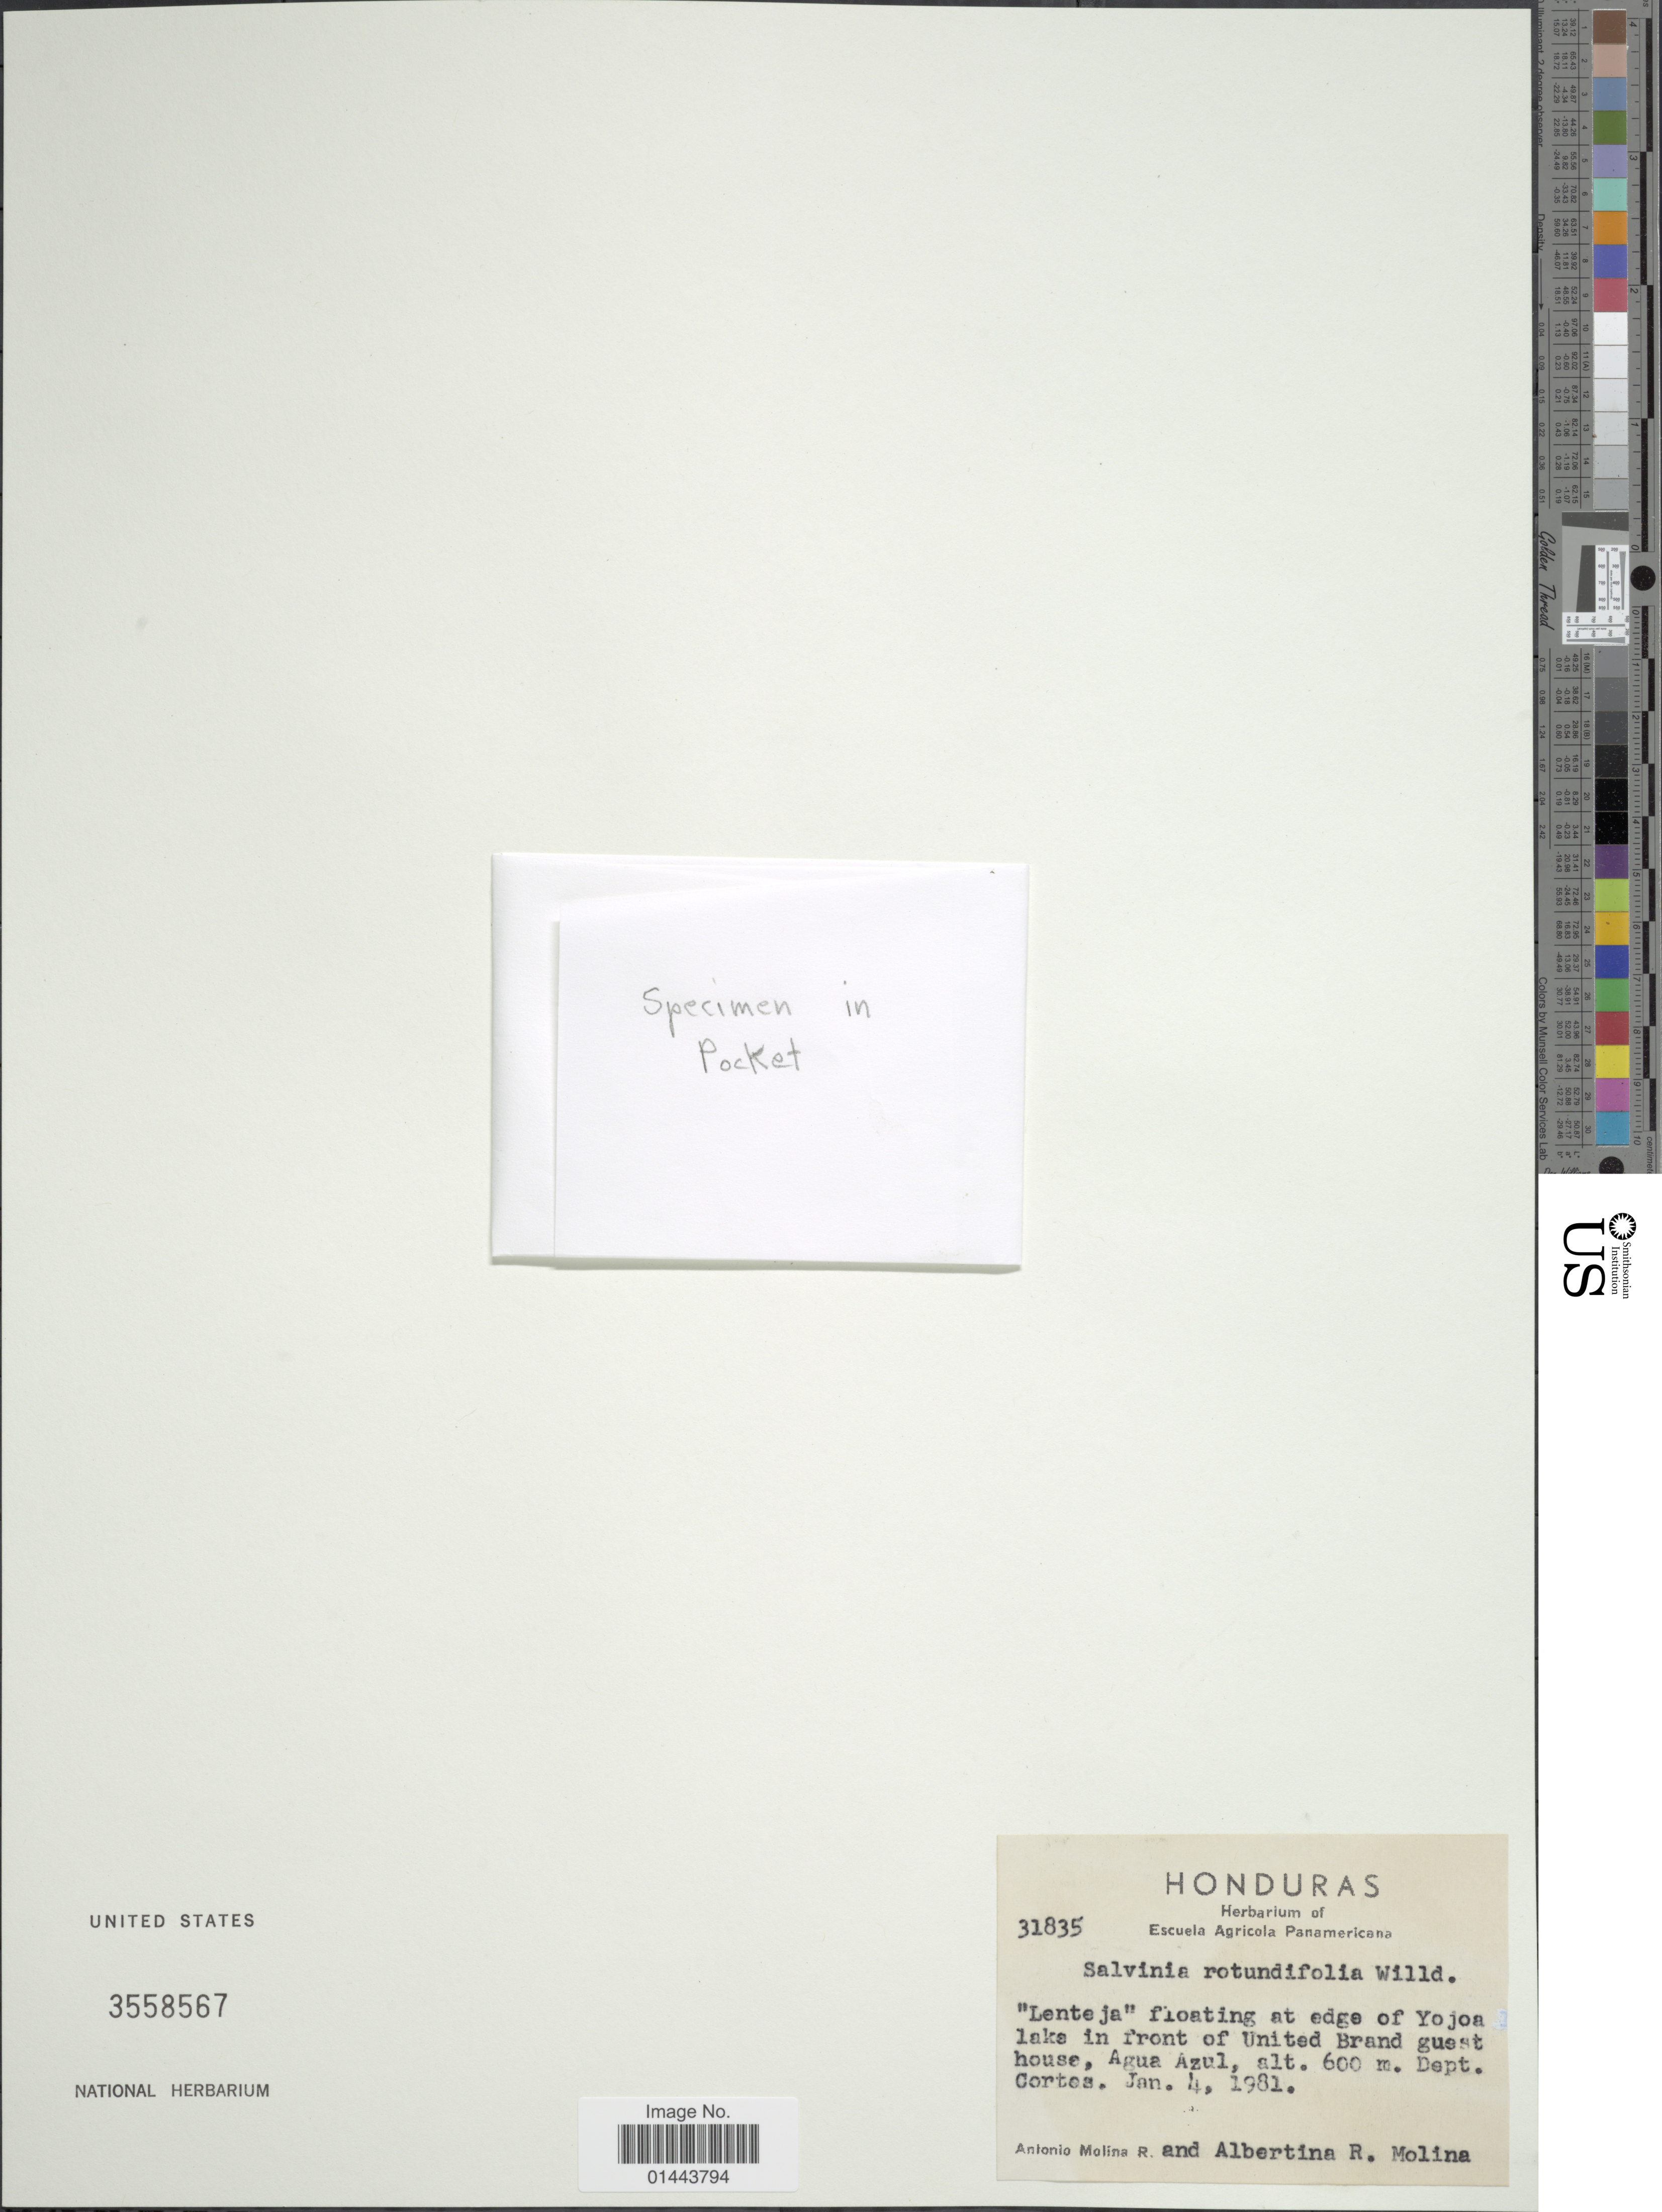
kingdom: Plantae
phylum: Tracheophyta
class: Polypodiopsida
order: Salviniales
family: Salviniaceae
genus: Salvinia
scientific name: Salvinia minima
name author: Baker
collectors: A. Molina R. & A. R. Molina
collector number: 31835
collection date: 1981-01-04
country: Honduras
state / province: Cortés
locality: Lenta ja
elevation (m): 600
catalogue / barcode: US 3558567